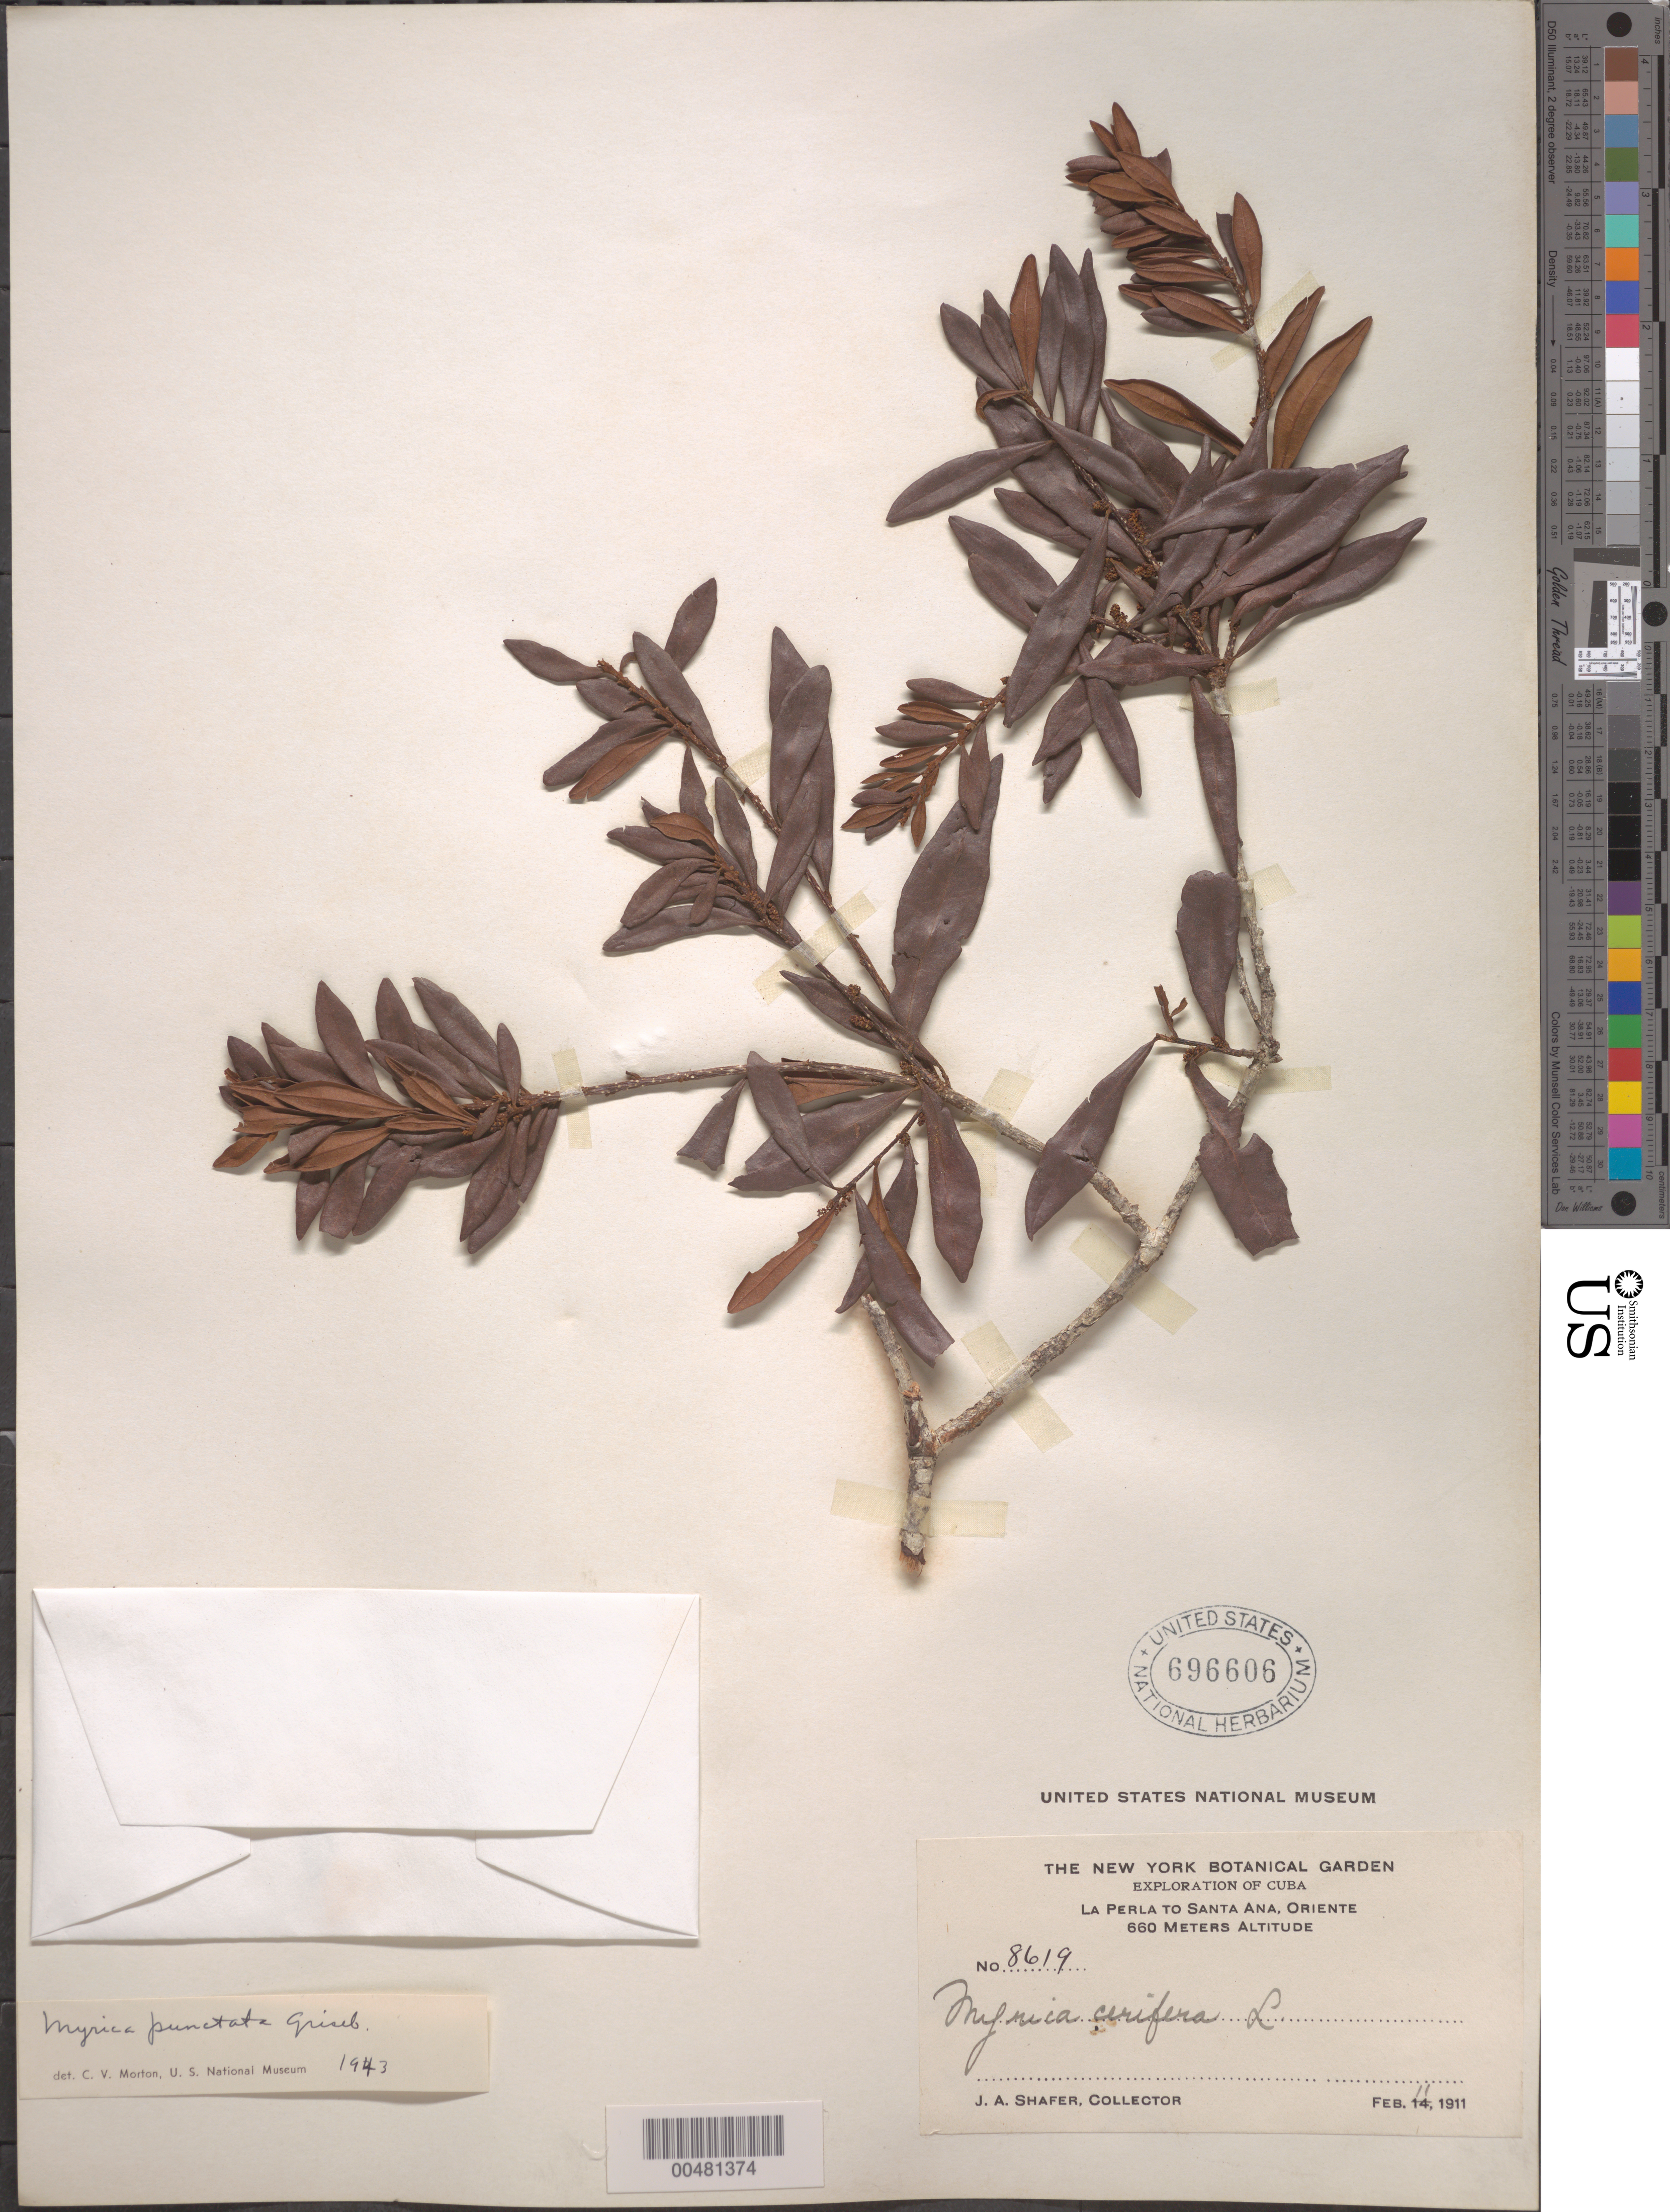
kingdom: Plantae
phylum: Tracheophyta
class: Magnoliopsida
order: Fagales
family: Myricaceae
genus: Morella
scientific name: Morella punctata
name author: (Griseb.) J. Herb.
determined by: Strong, Mark T., (BOT), Smithsonian Institution - National Museum of Natural History (UNITED STATES)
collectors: J. A. Shafer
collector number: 8619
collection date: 1911-02-11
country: Cuba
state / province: Santiago de Cuba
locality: La Perla to Santa Ana, Oriente.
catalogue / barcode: US 696606